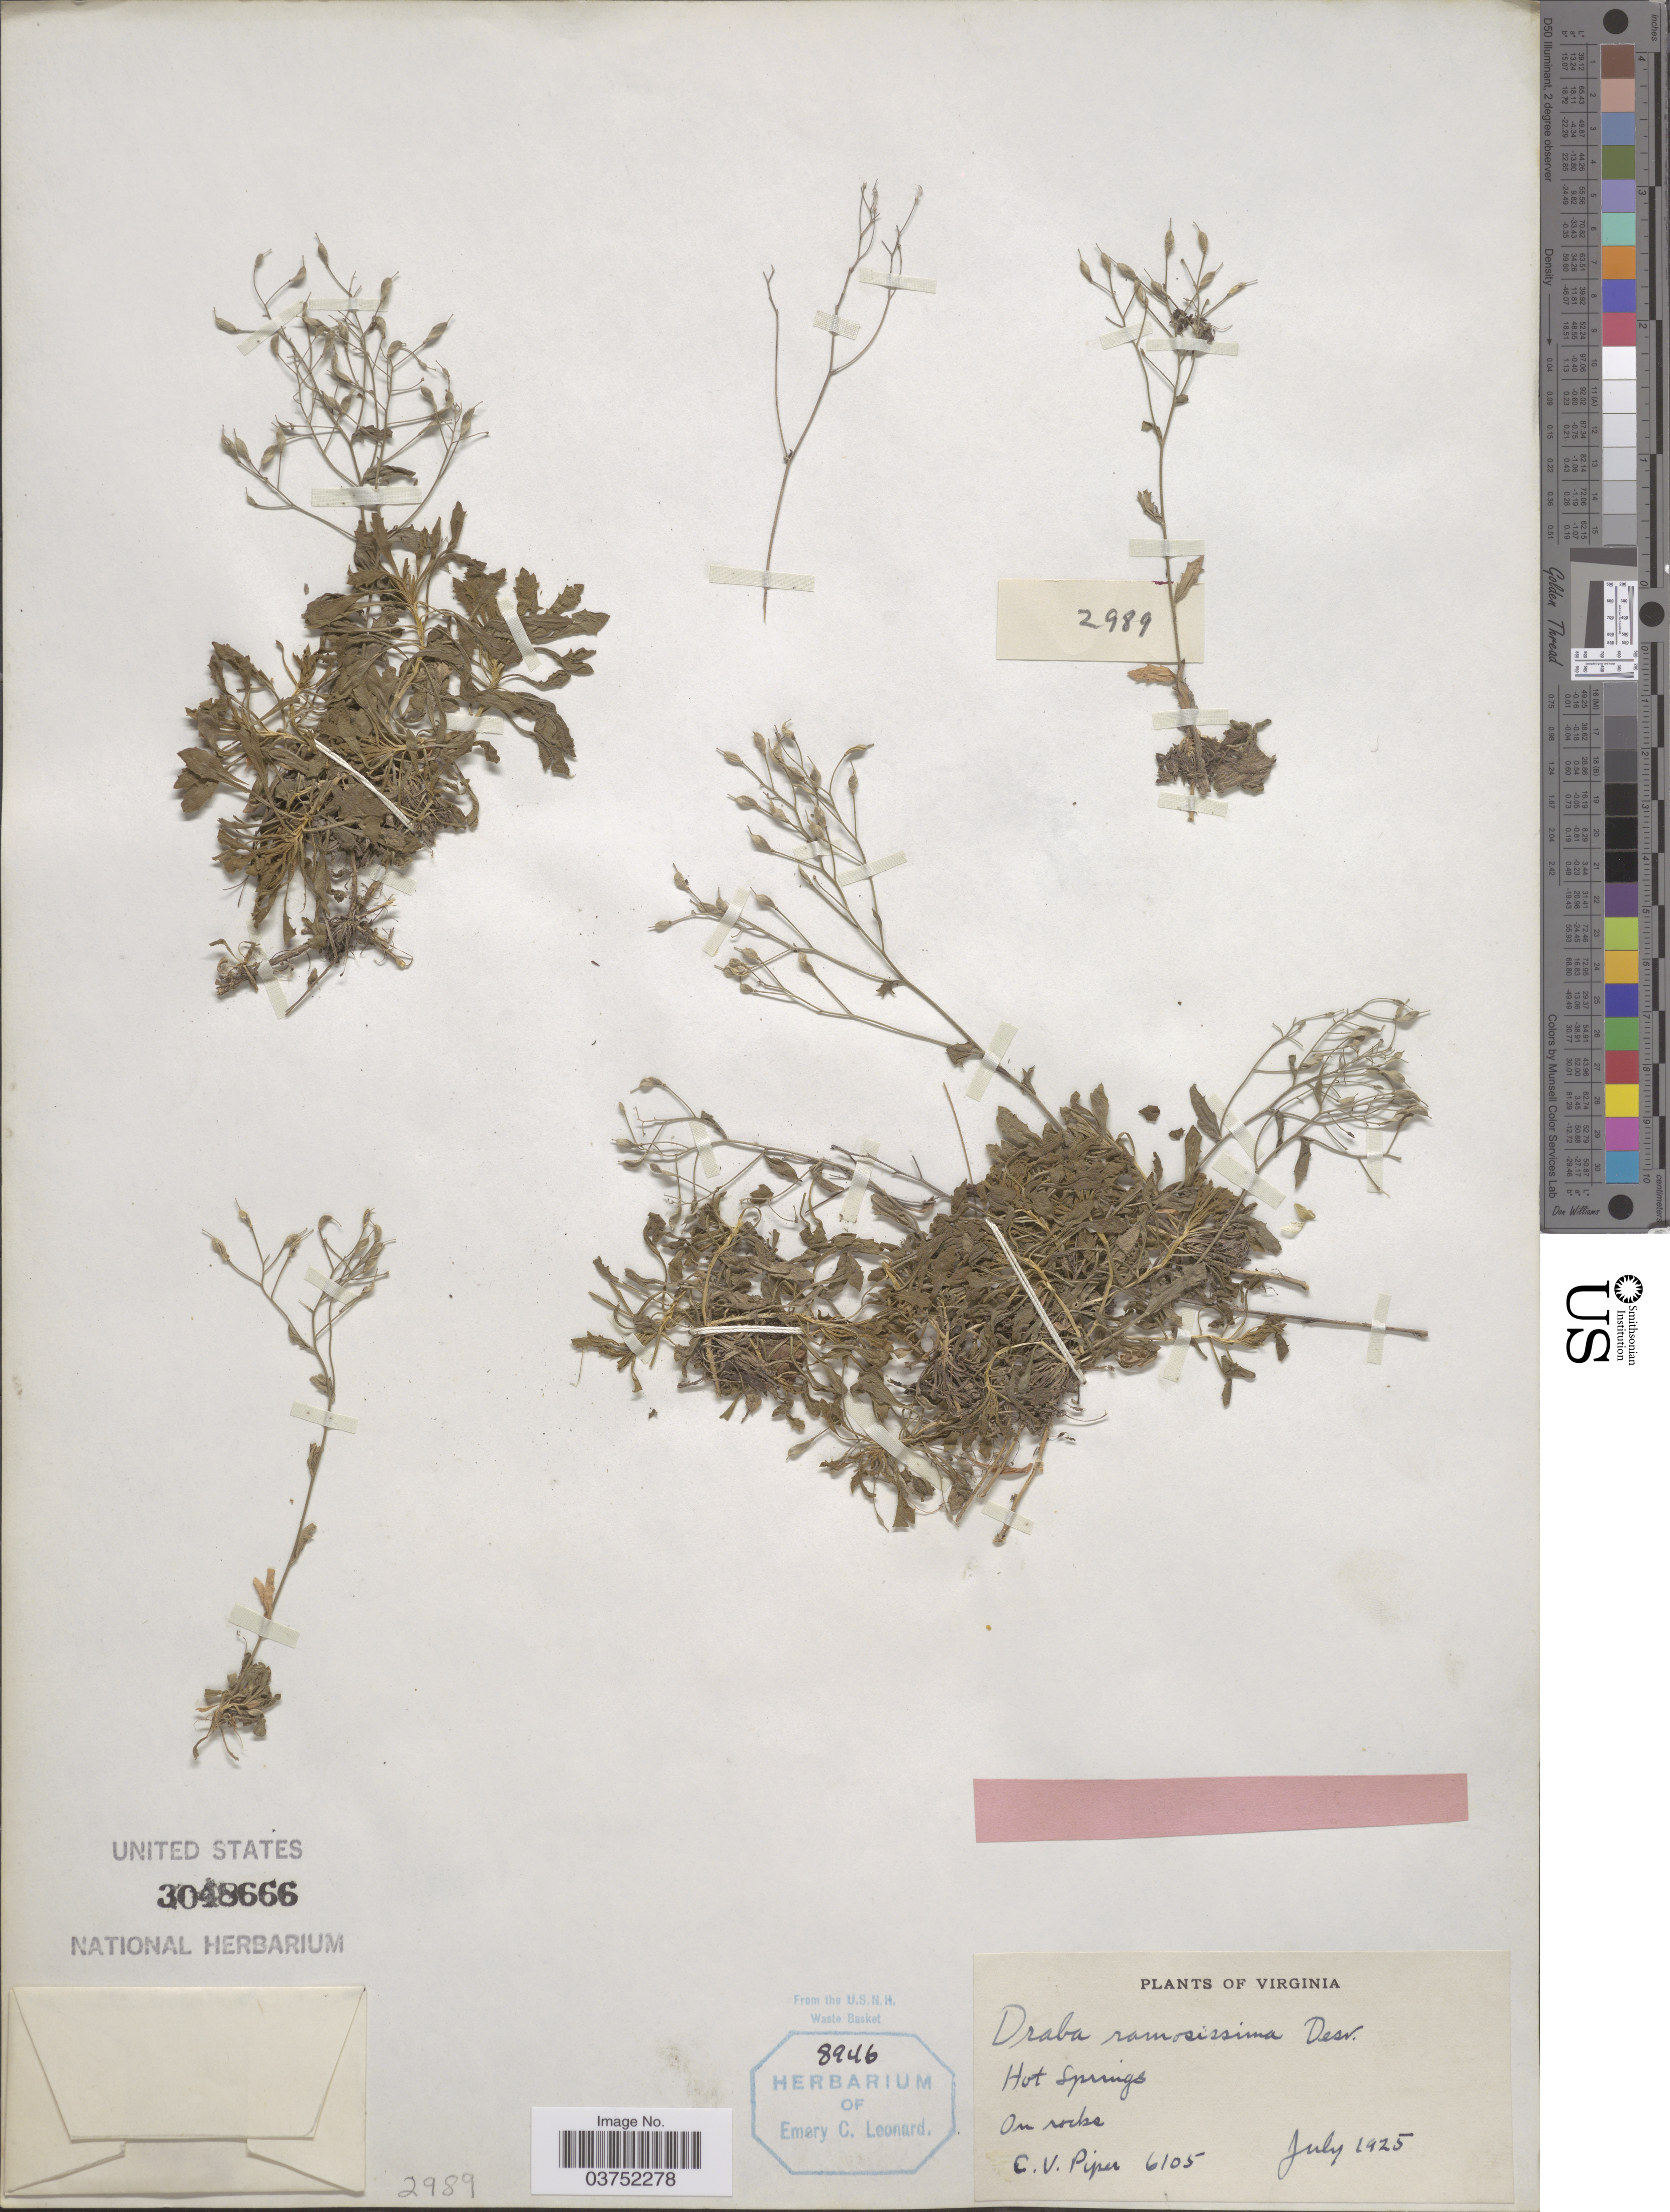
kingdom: Plantae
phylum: Tracheophyta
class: Magnoliopsida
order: Brassicales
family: Brassicaceae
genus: Draba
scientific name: Draba ramosissima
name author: Desv.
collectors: C. V. Piper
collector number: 6105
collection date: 1925-07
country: United States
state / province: Virginia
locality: Hot Springs. On rocks.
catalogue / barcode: US 3048666